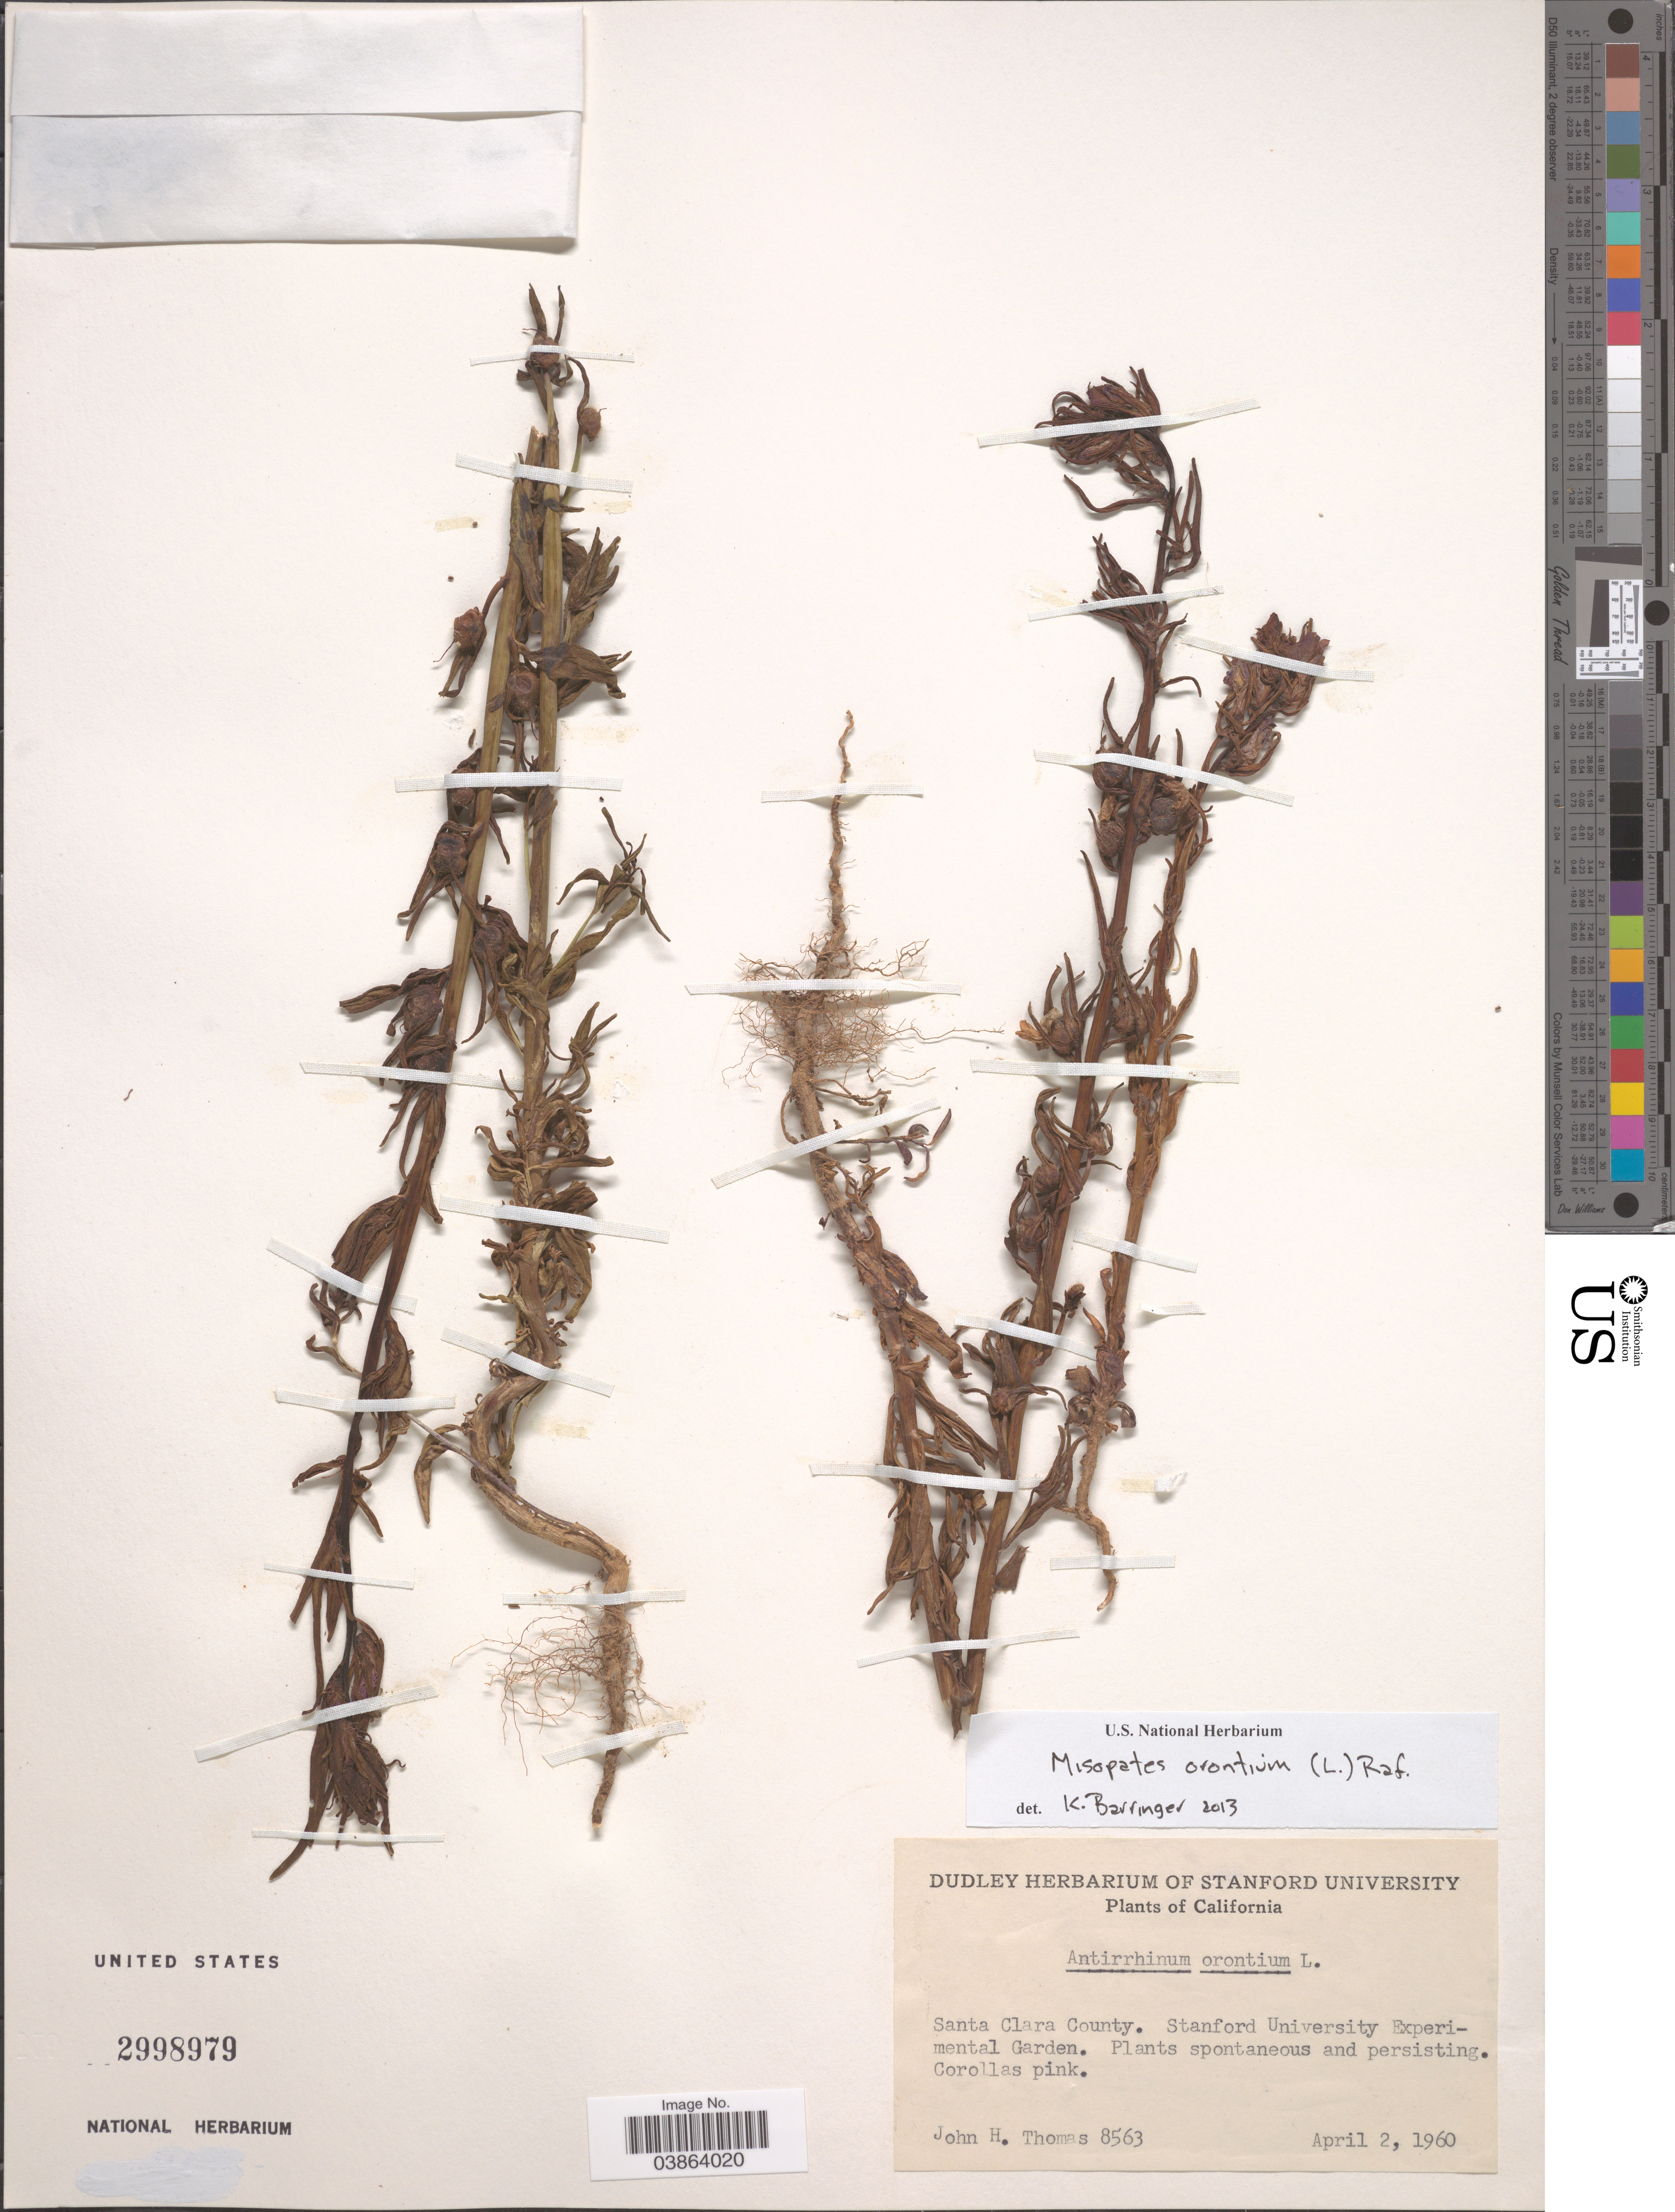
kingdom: Plantae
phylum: Tracheophyta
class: Magnoliopsida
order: Lamiales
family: Plantaginaceae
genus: Misopates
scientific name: Misopates orontium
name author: (L.) Raf.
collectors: J. H. Thomas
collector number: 8563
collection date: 1960-04-02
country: United States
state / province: California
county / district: Santa Clara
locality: Santa Clara County. Stanford University Experimental Garden.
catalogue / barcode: US 2998979